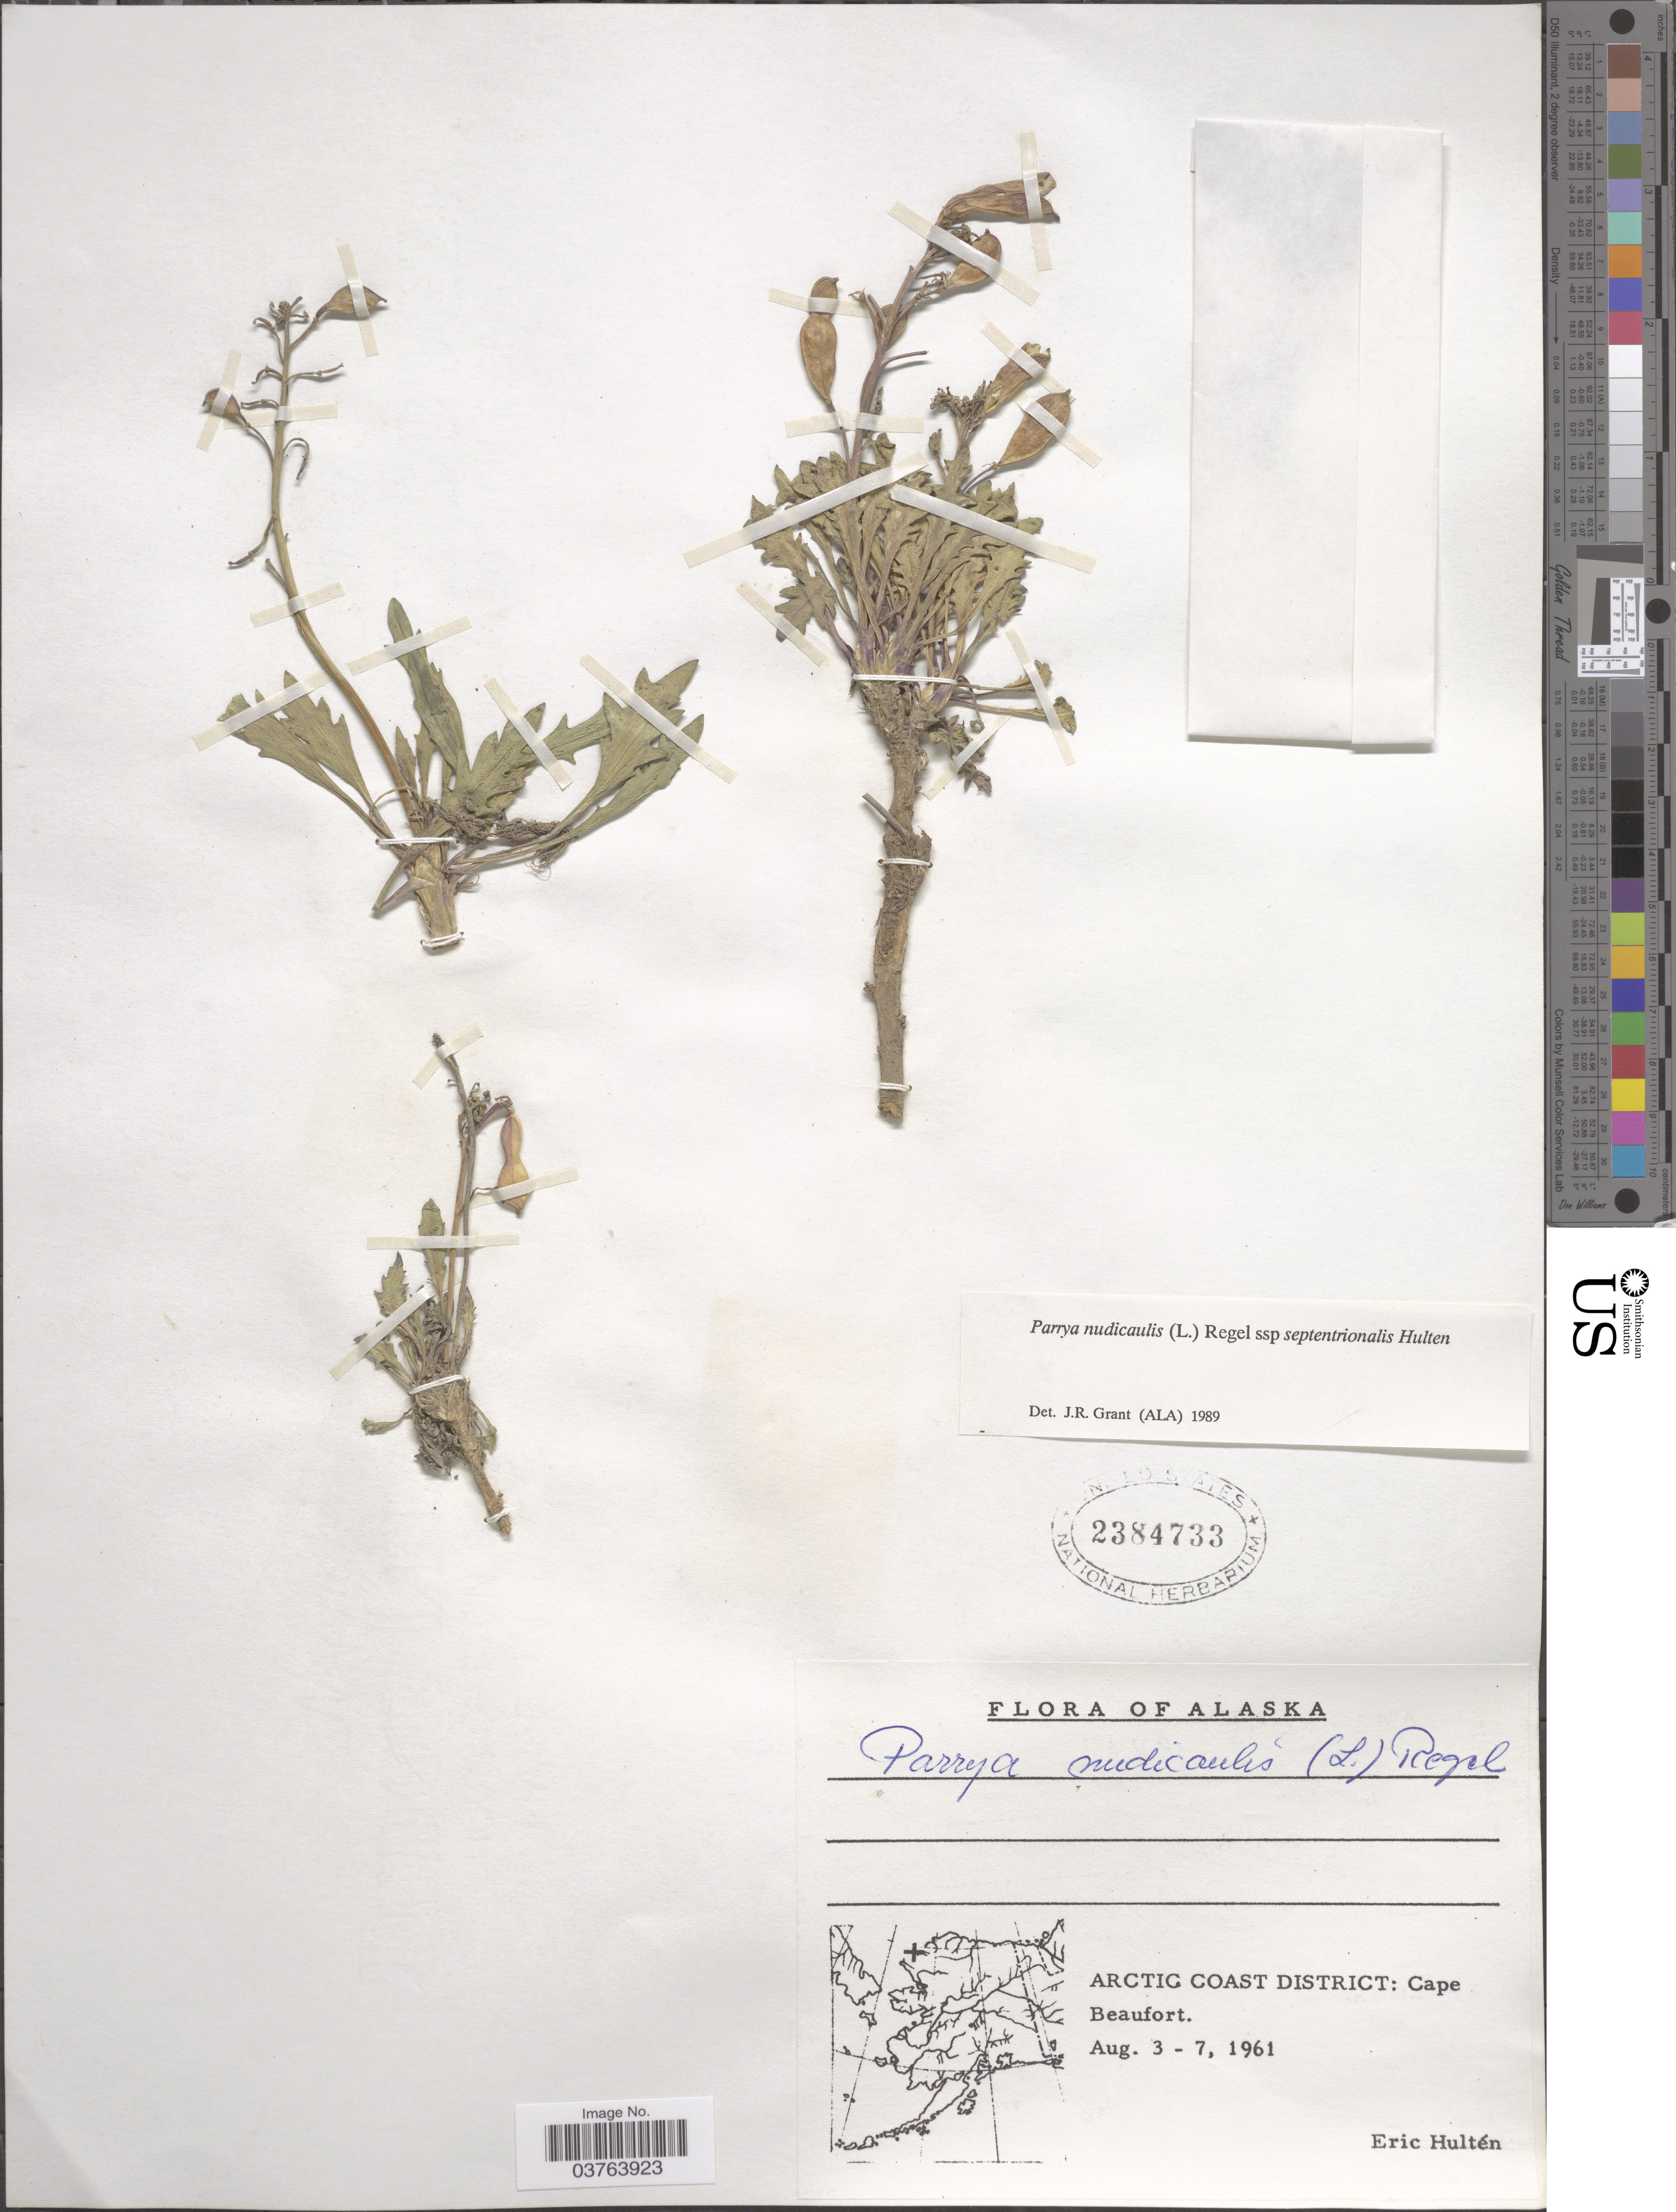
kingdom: Plantae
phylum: Tracheophyta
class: Magnoliopsida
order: Brassicales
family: Brassicaceae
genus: Parrya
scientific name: Parrya nudicaulis subsp. septentrionalis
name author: Hultén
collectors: E. G. Hultén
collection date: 1961-08-03/1961-08-07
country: United States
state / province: Alaska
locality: Arctic Coast District: Cape Beaufort.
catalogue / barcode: US 2384733